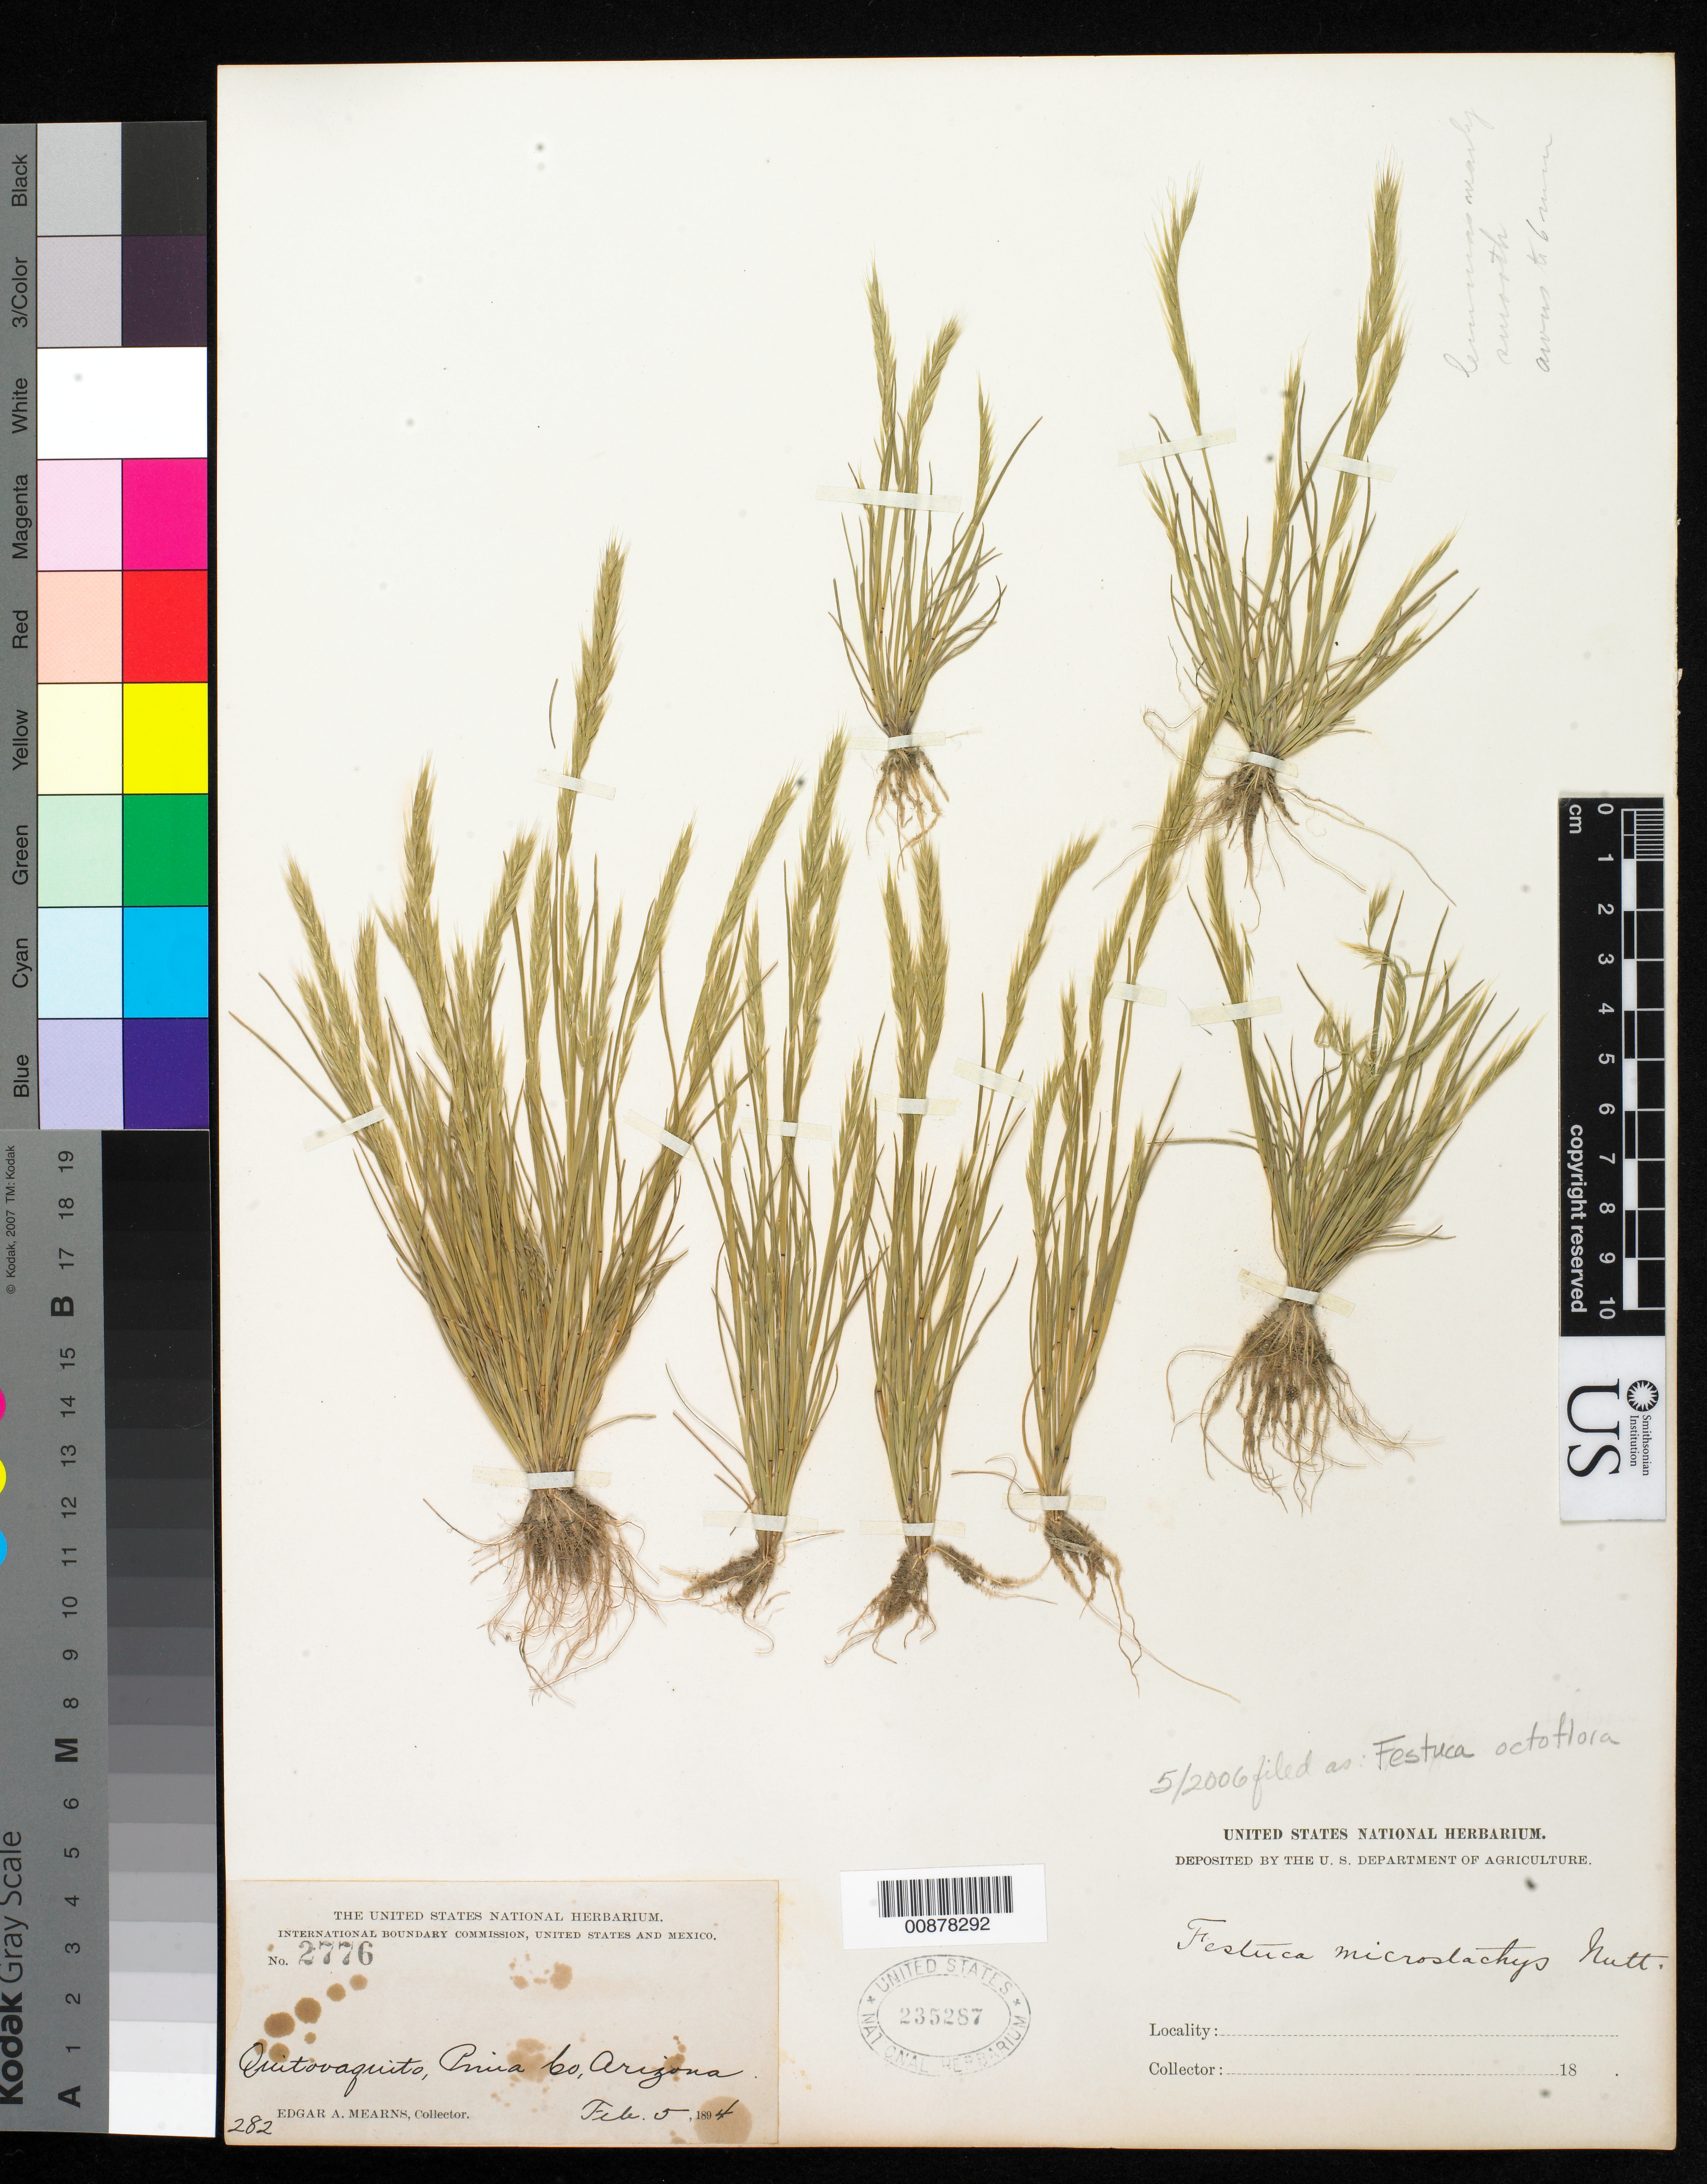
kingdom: Plantae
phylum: Tracheophyta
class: Liliopsida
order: Poales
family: Poaceae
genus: Festuca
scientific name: Festuca octoflora var. glauca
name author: (Nutt.) Fernald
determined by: Poaceae Reorganization Project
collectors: E. A. Mearns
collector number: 2776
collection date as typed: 05 Feb 1894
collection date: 1894-02-05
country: United States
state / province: Arizona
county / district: Pima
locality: Quitovaquito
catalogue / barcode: US 235287